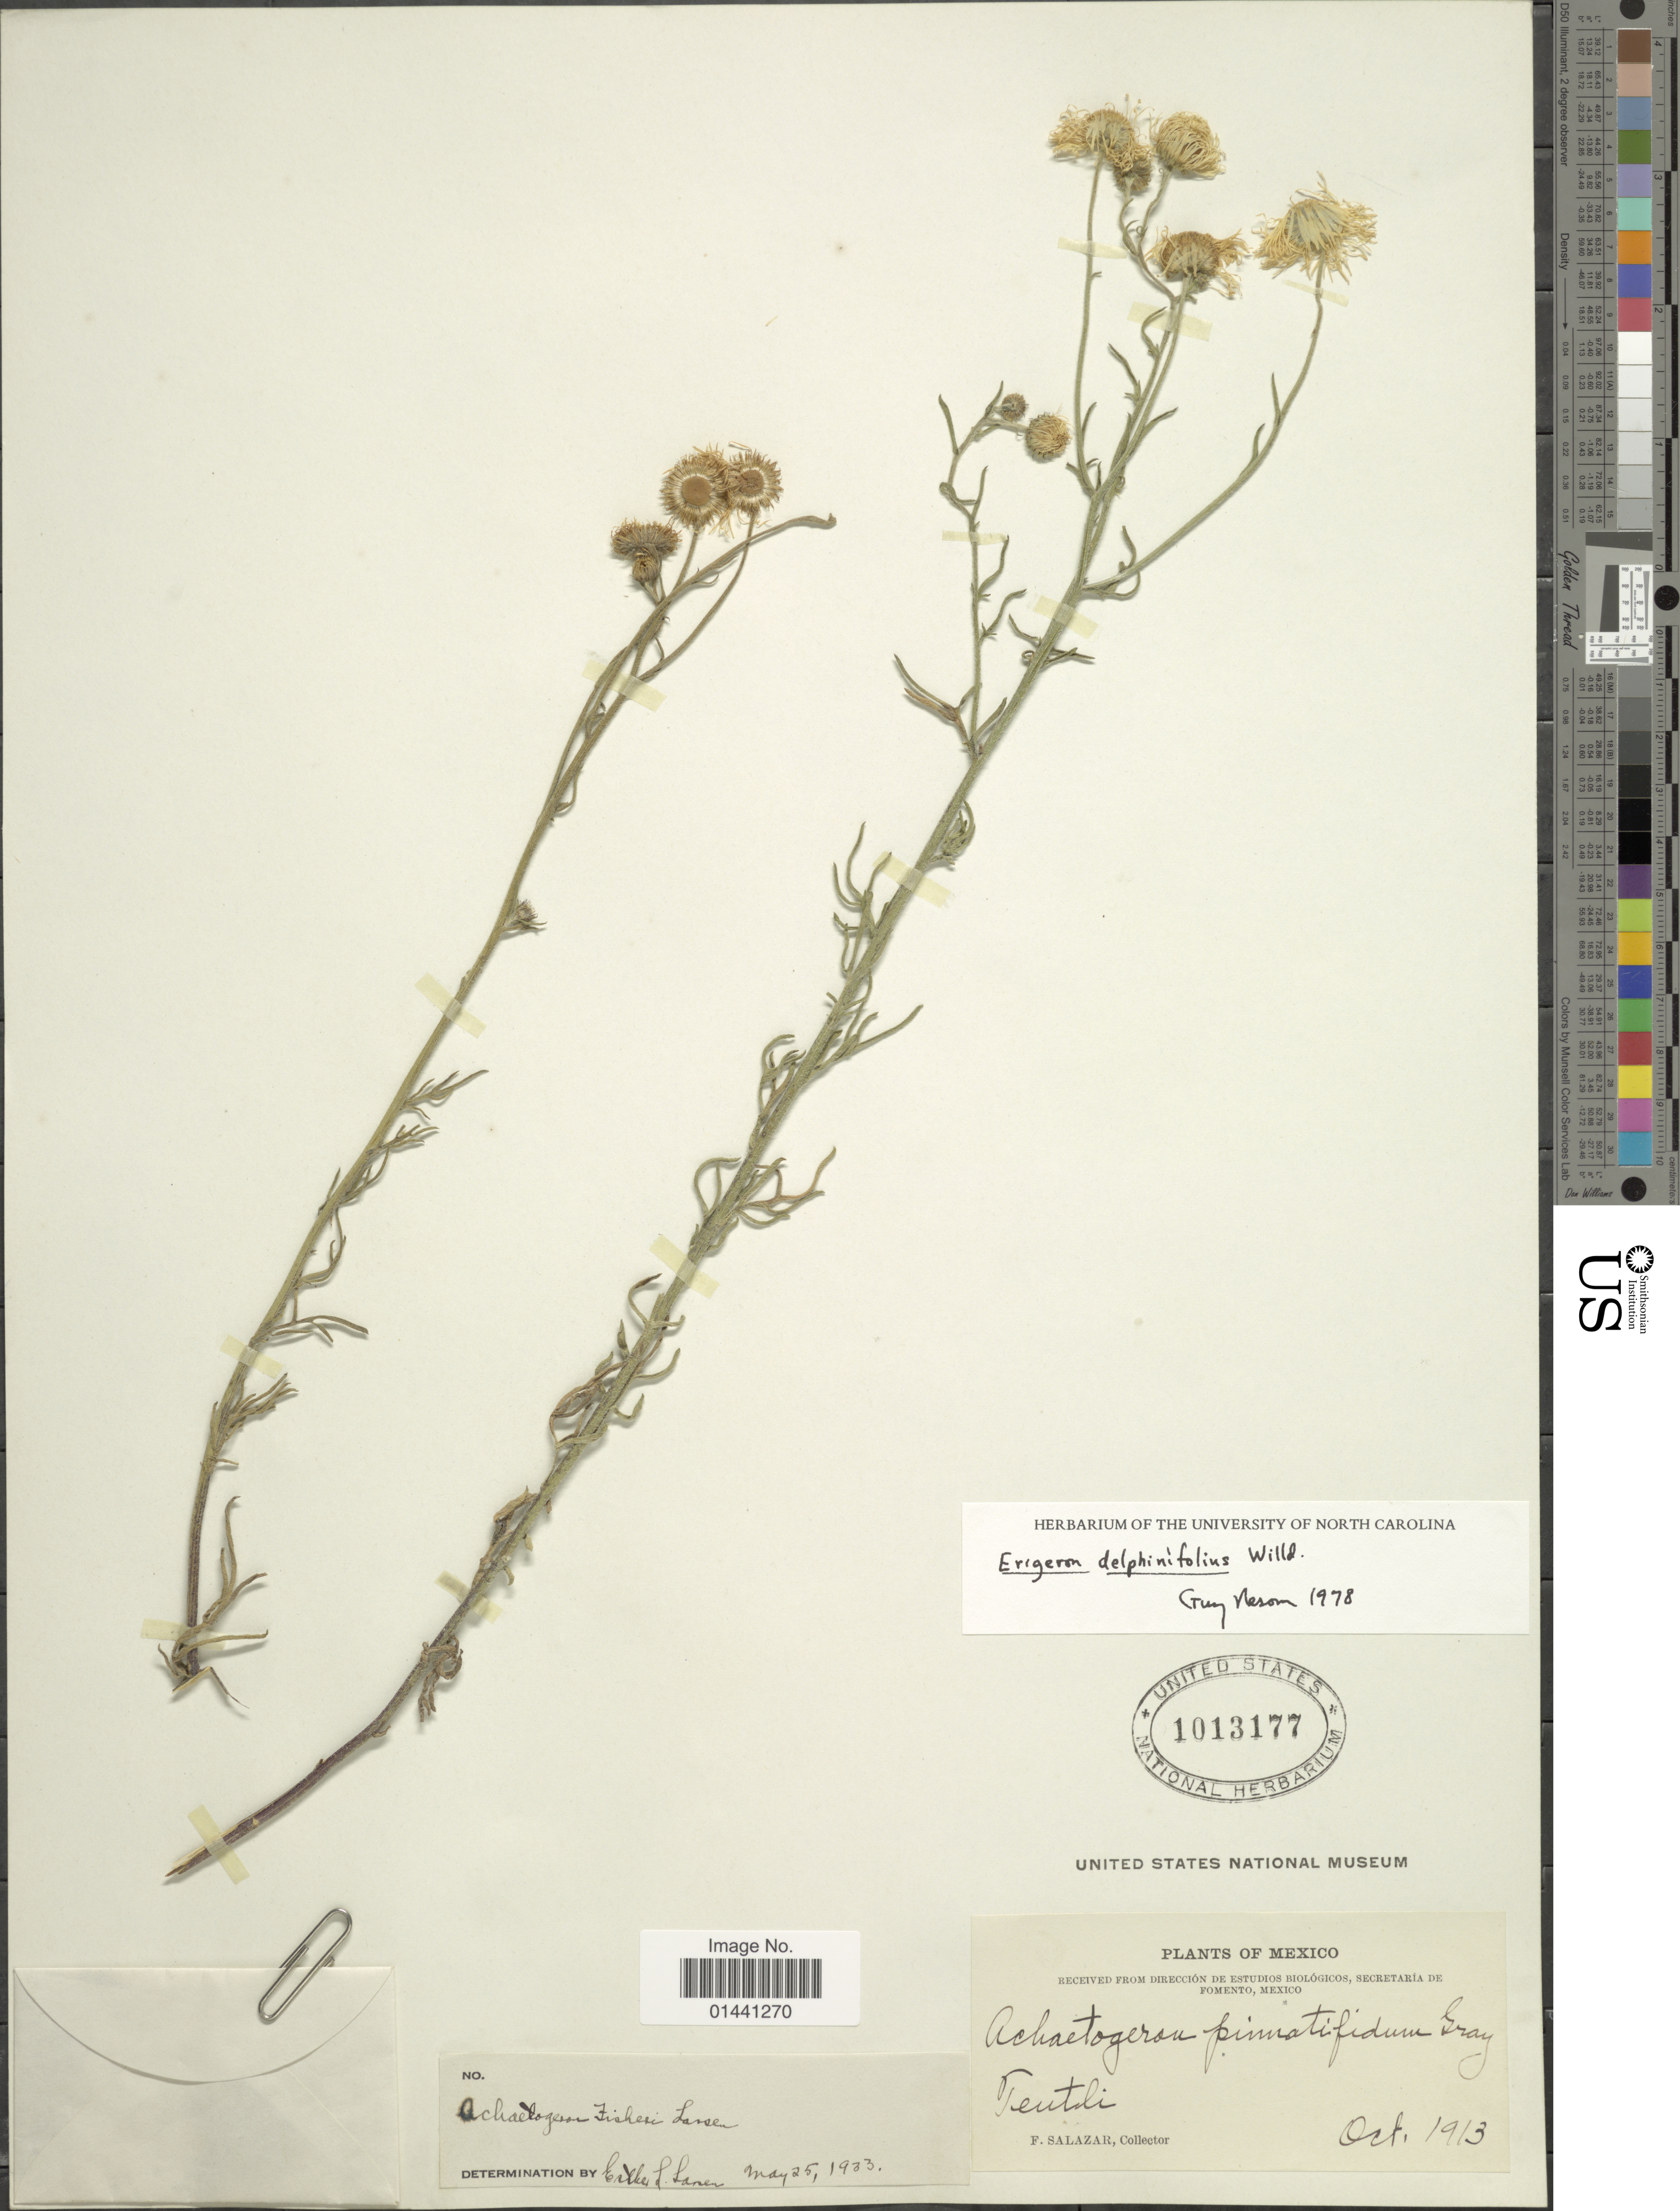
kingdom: Plantae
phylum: Tracheophyta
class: Magnoliopsida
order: Asterales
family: Asteraceae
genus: Erigeron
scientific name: Erigeron delphinifolius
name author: Willd.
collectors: F. Salazar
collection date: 1913-10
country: Mexico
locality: Teutli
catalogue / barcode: US 1013177